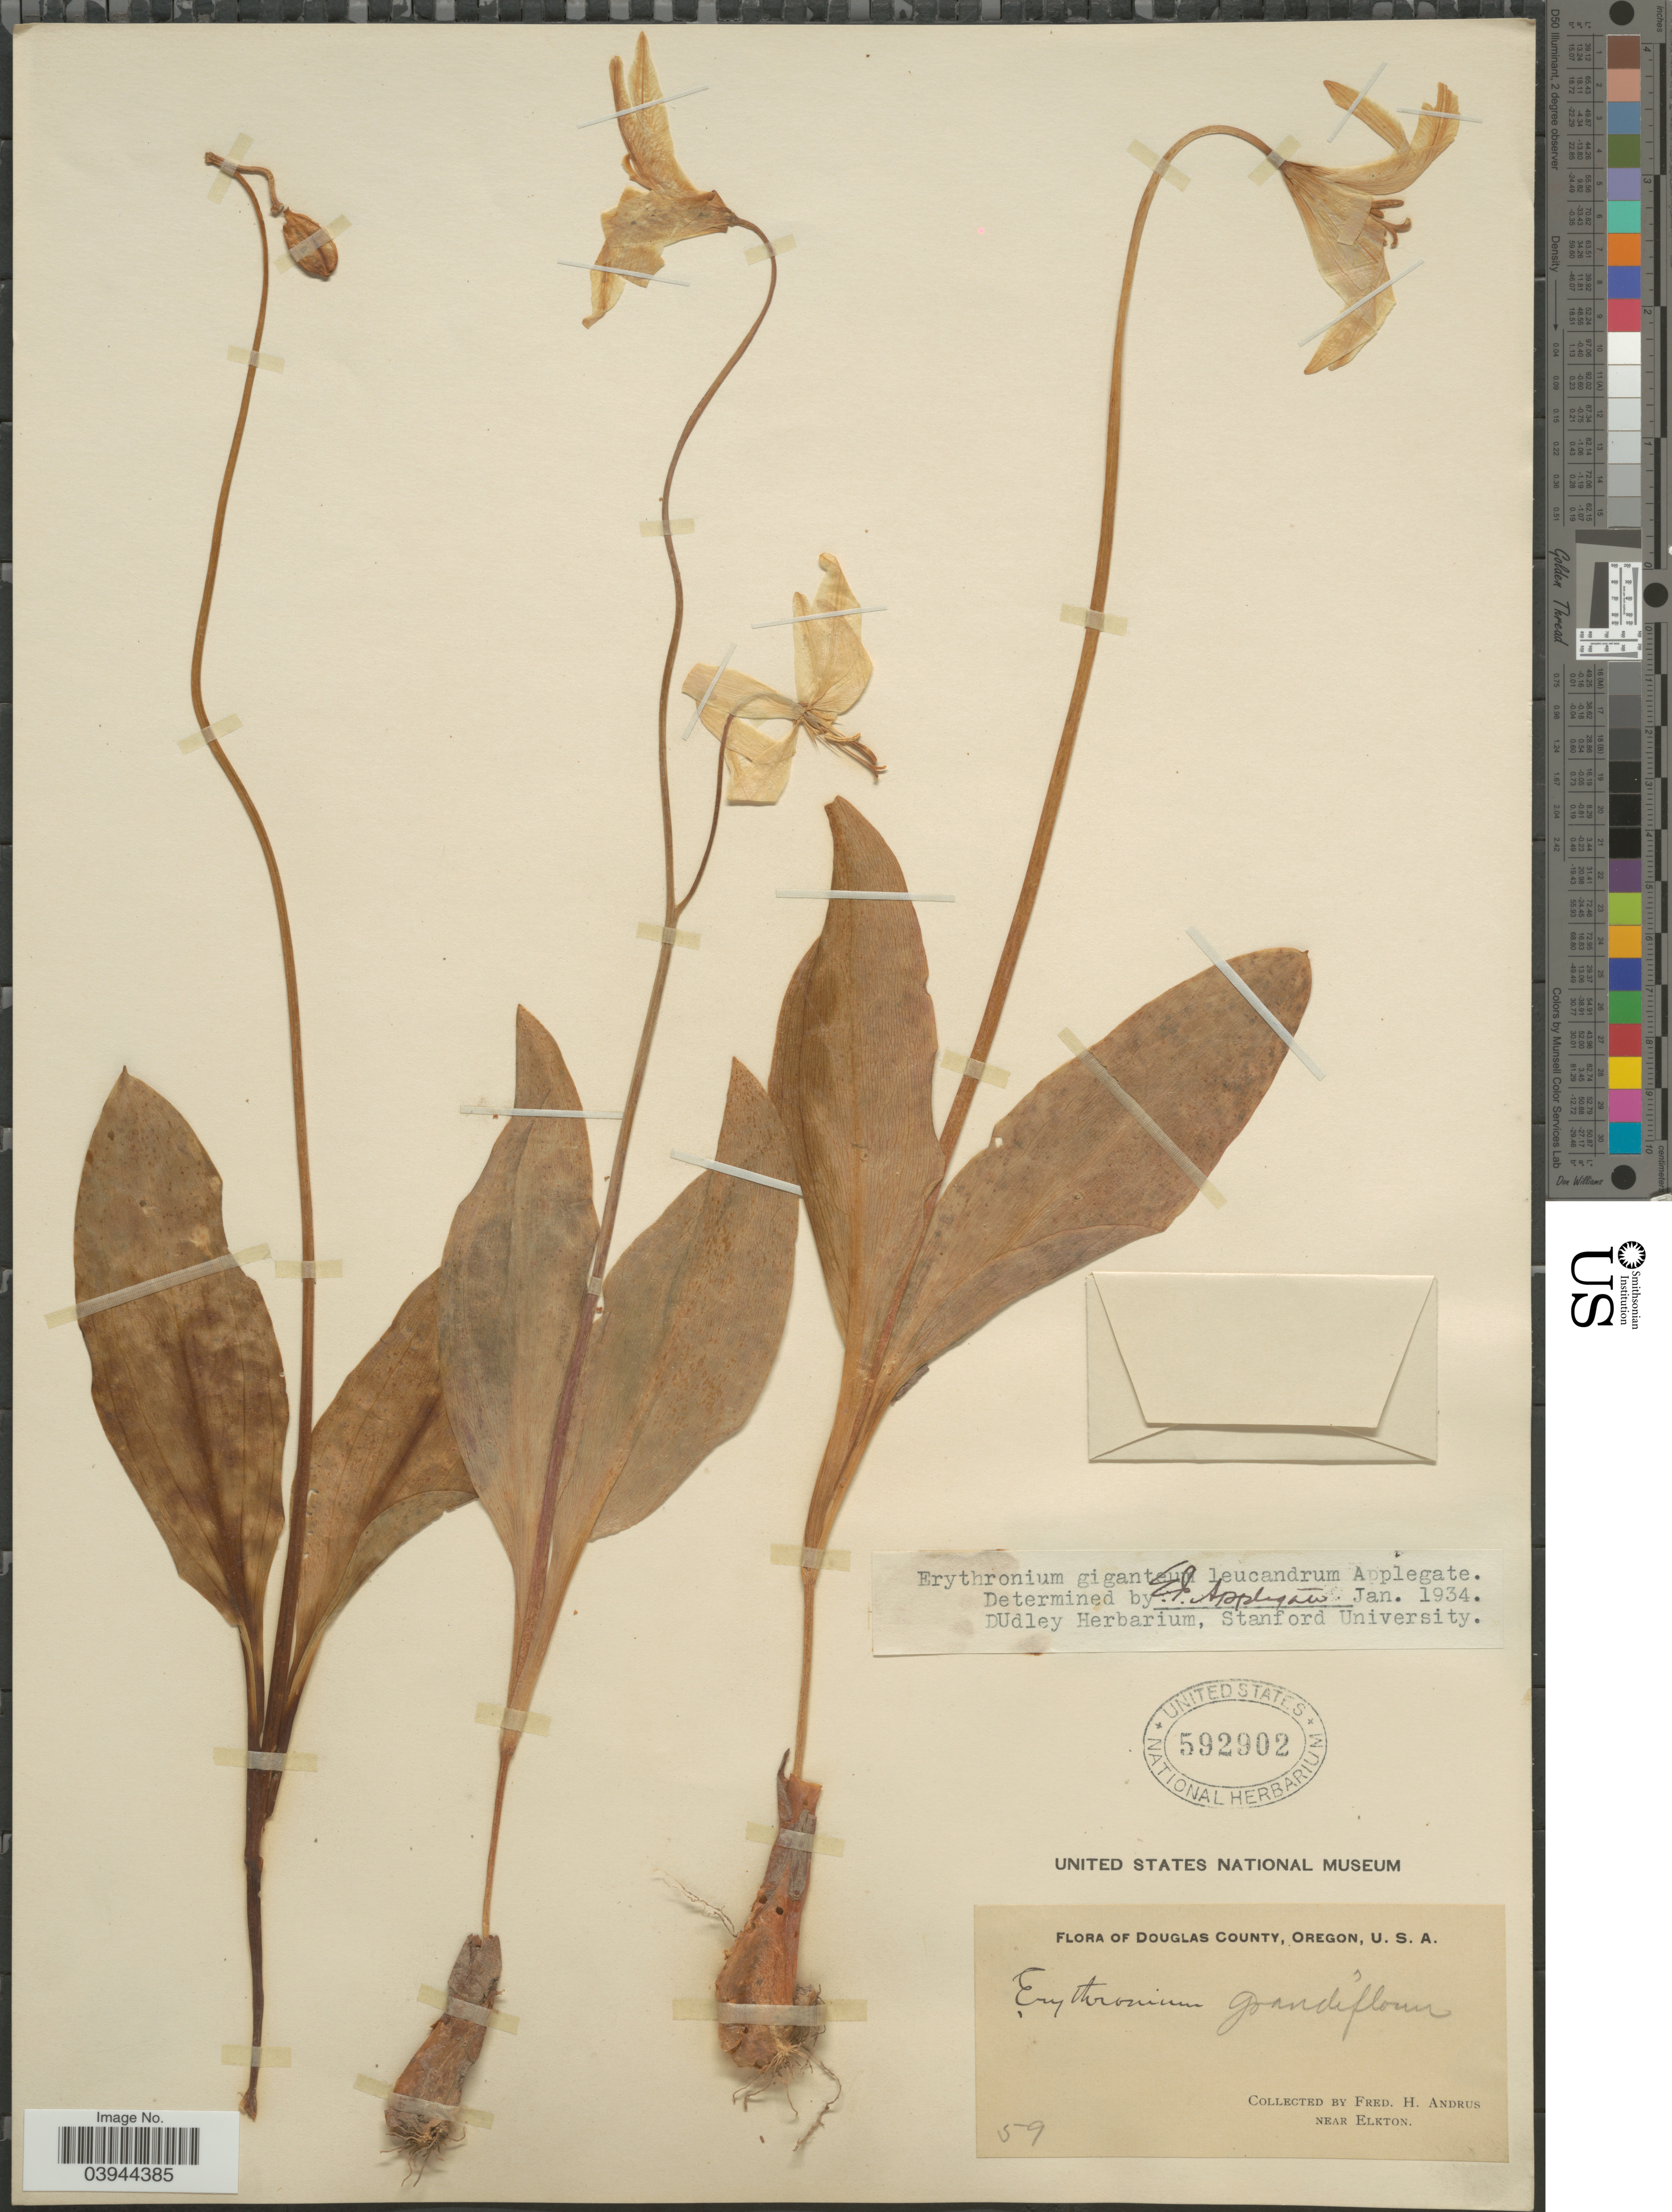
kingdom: Plantae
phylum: Tracheophyta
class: Liliopsida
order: Liliales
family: Liliaceae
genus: Erythronium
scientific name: Erythronium giganteum subsp. leucandrum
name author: Applegate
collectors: F. Andrus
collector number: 59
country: United States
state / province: Oregon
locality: Douglas County. Near Elkton.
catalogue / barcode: US 592902